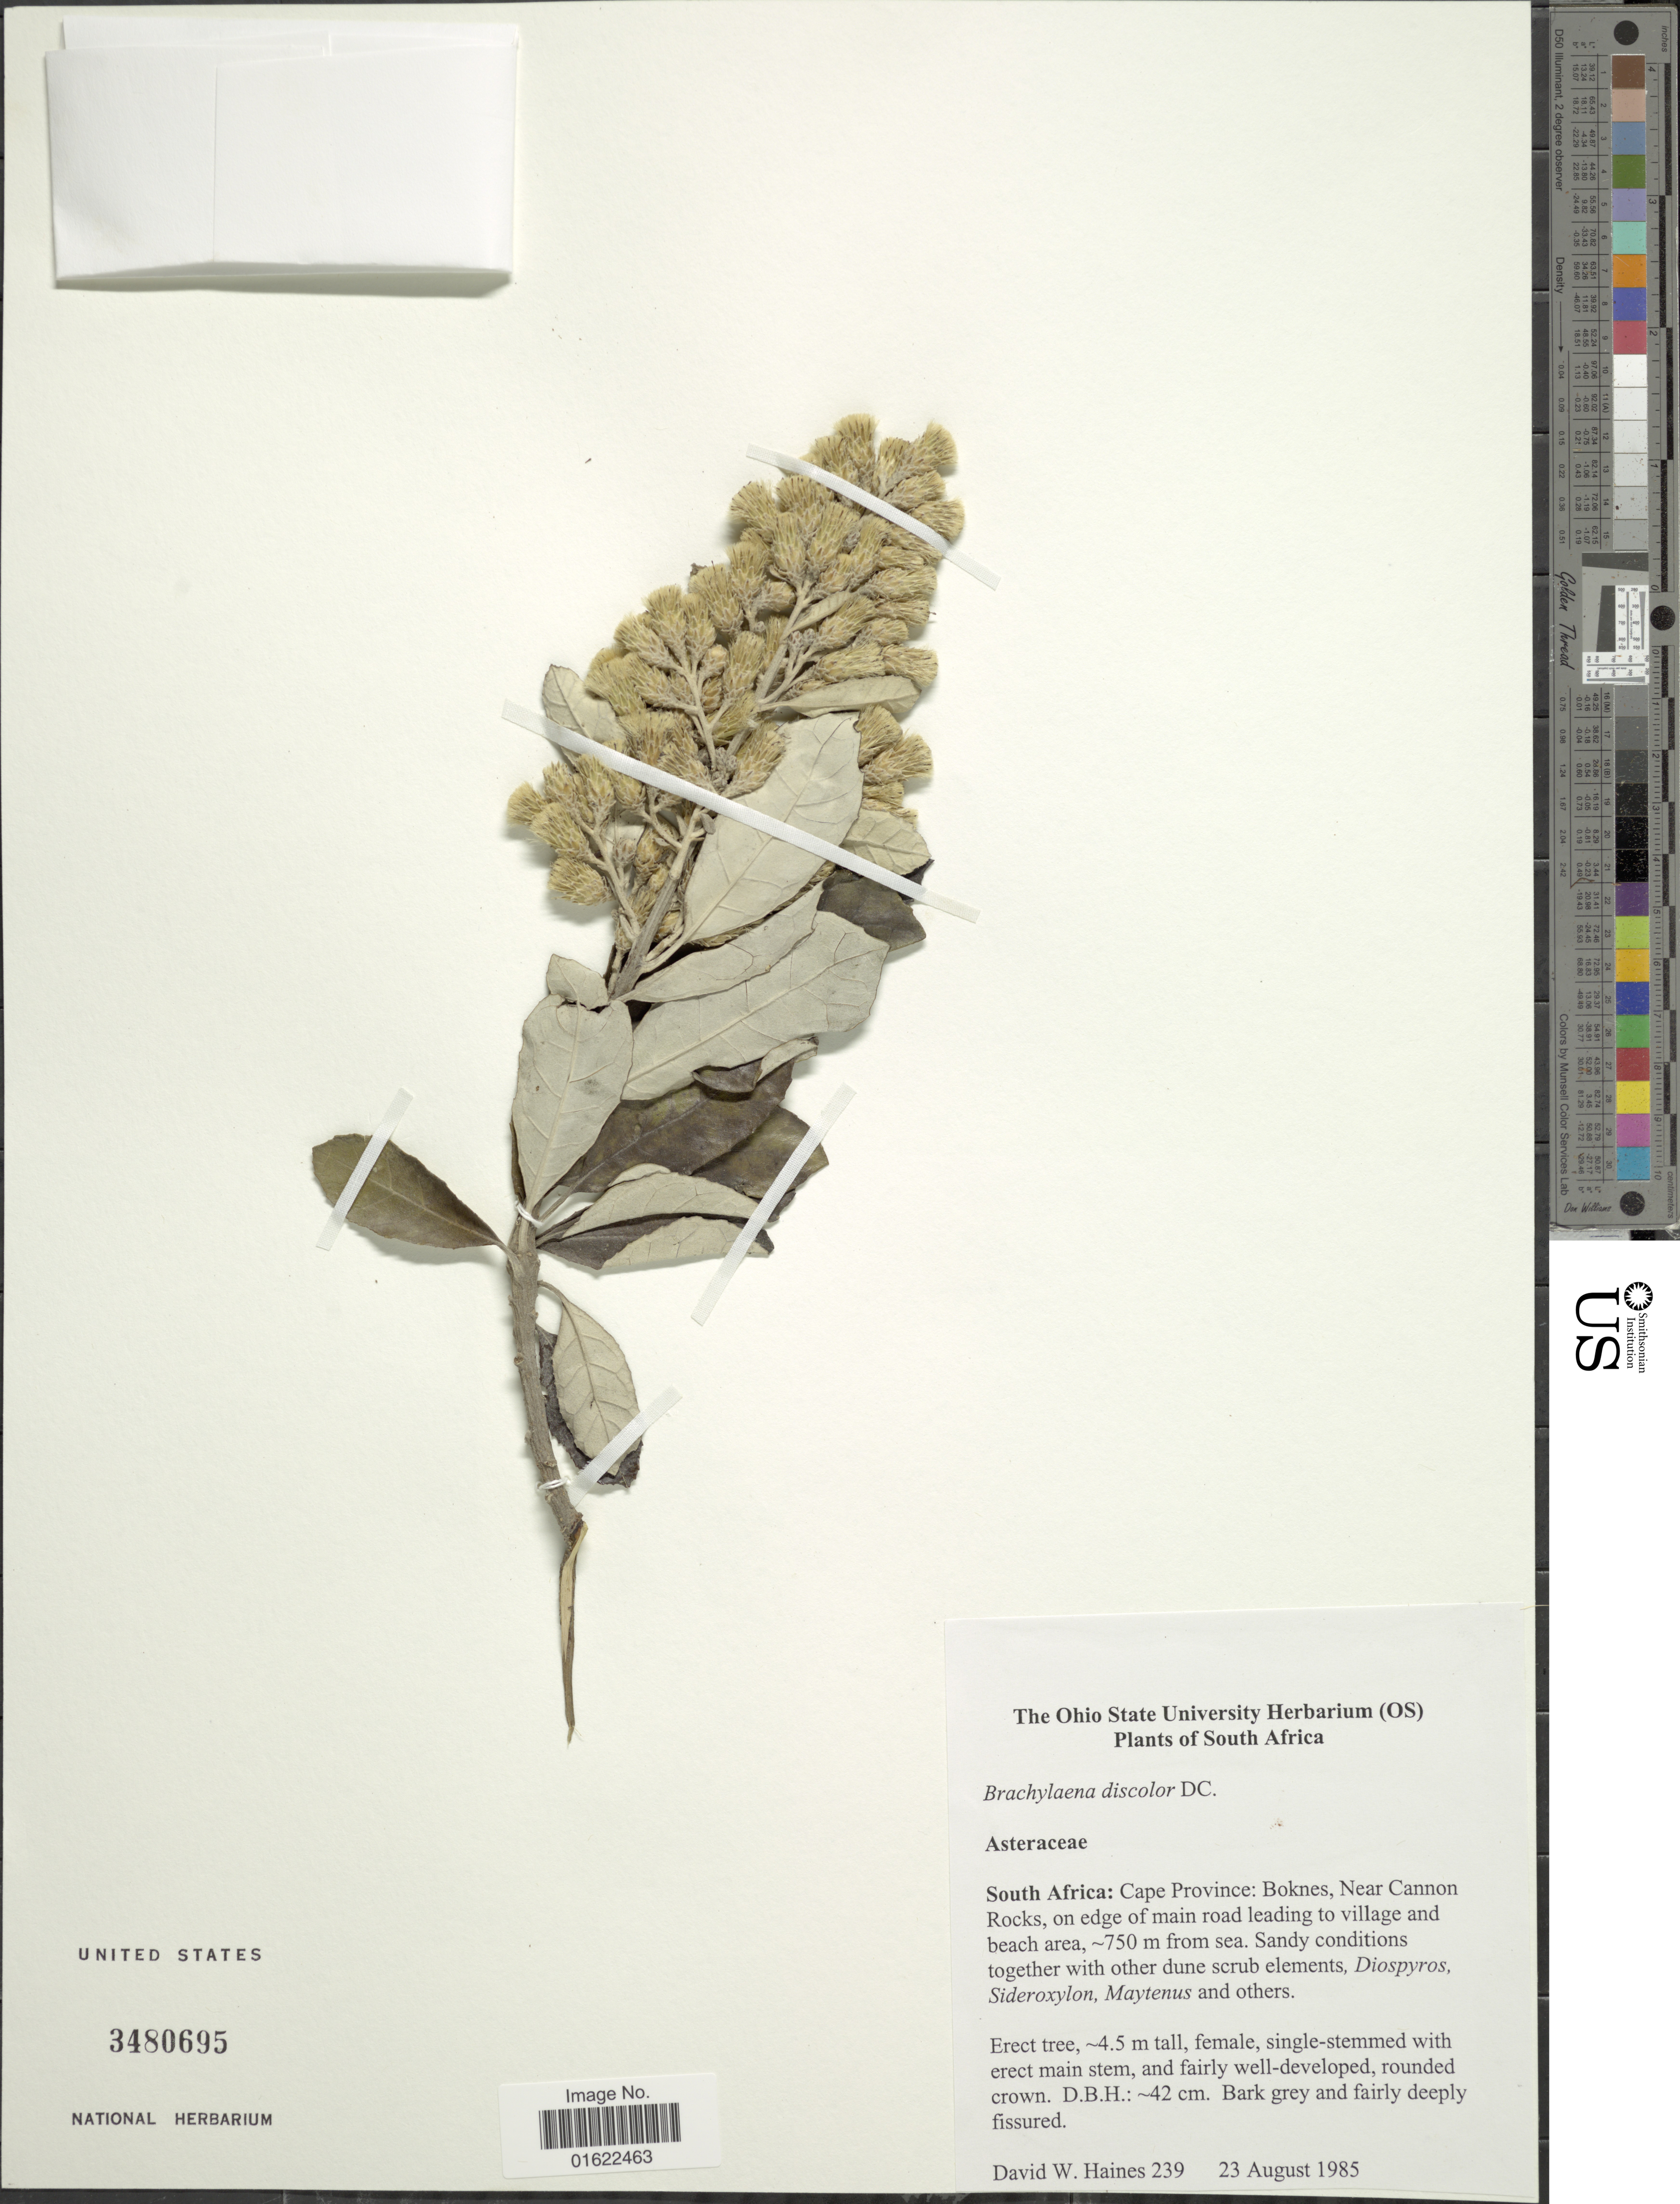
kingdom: Plantae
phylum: Tracheophyta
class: Magnoliopsida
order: Asterales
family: Asteraceae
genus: Brachylaena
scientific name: Brachylaena discolor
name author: DC.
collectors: D. Haines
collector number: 239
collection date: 1985-08-23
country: South Africa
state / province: Eastern Cape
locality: Boknes, Near Cannon Rocks, on edge of main road leading to village and beach area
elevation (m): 750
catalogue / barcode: US 3480695